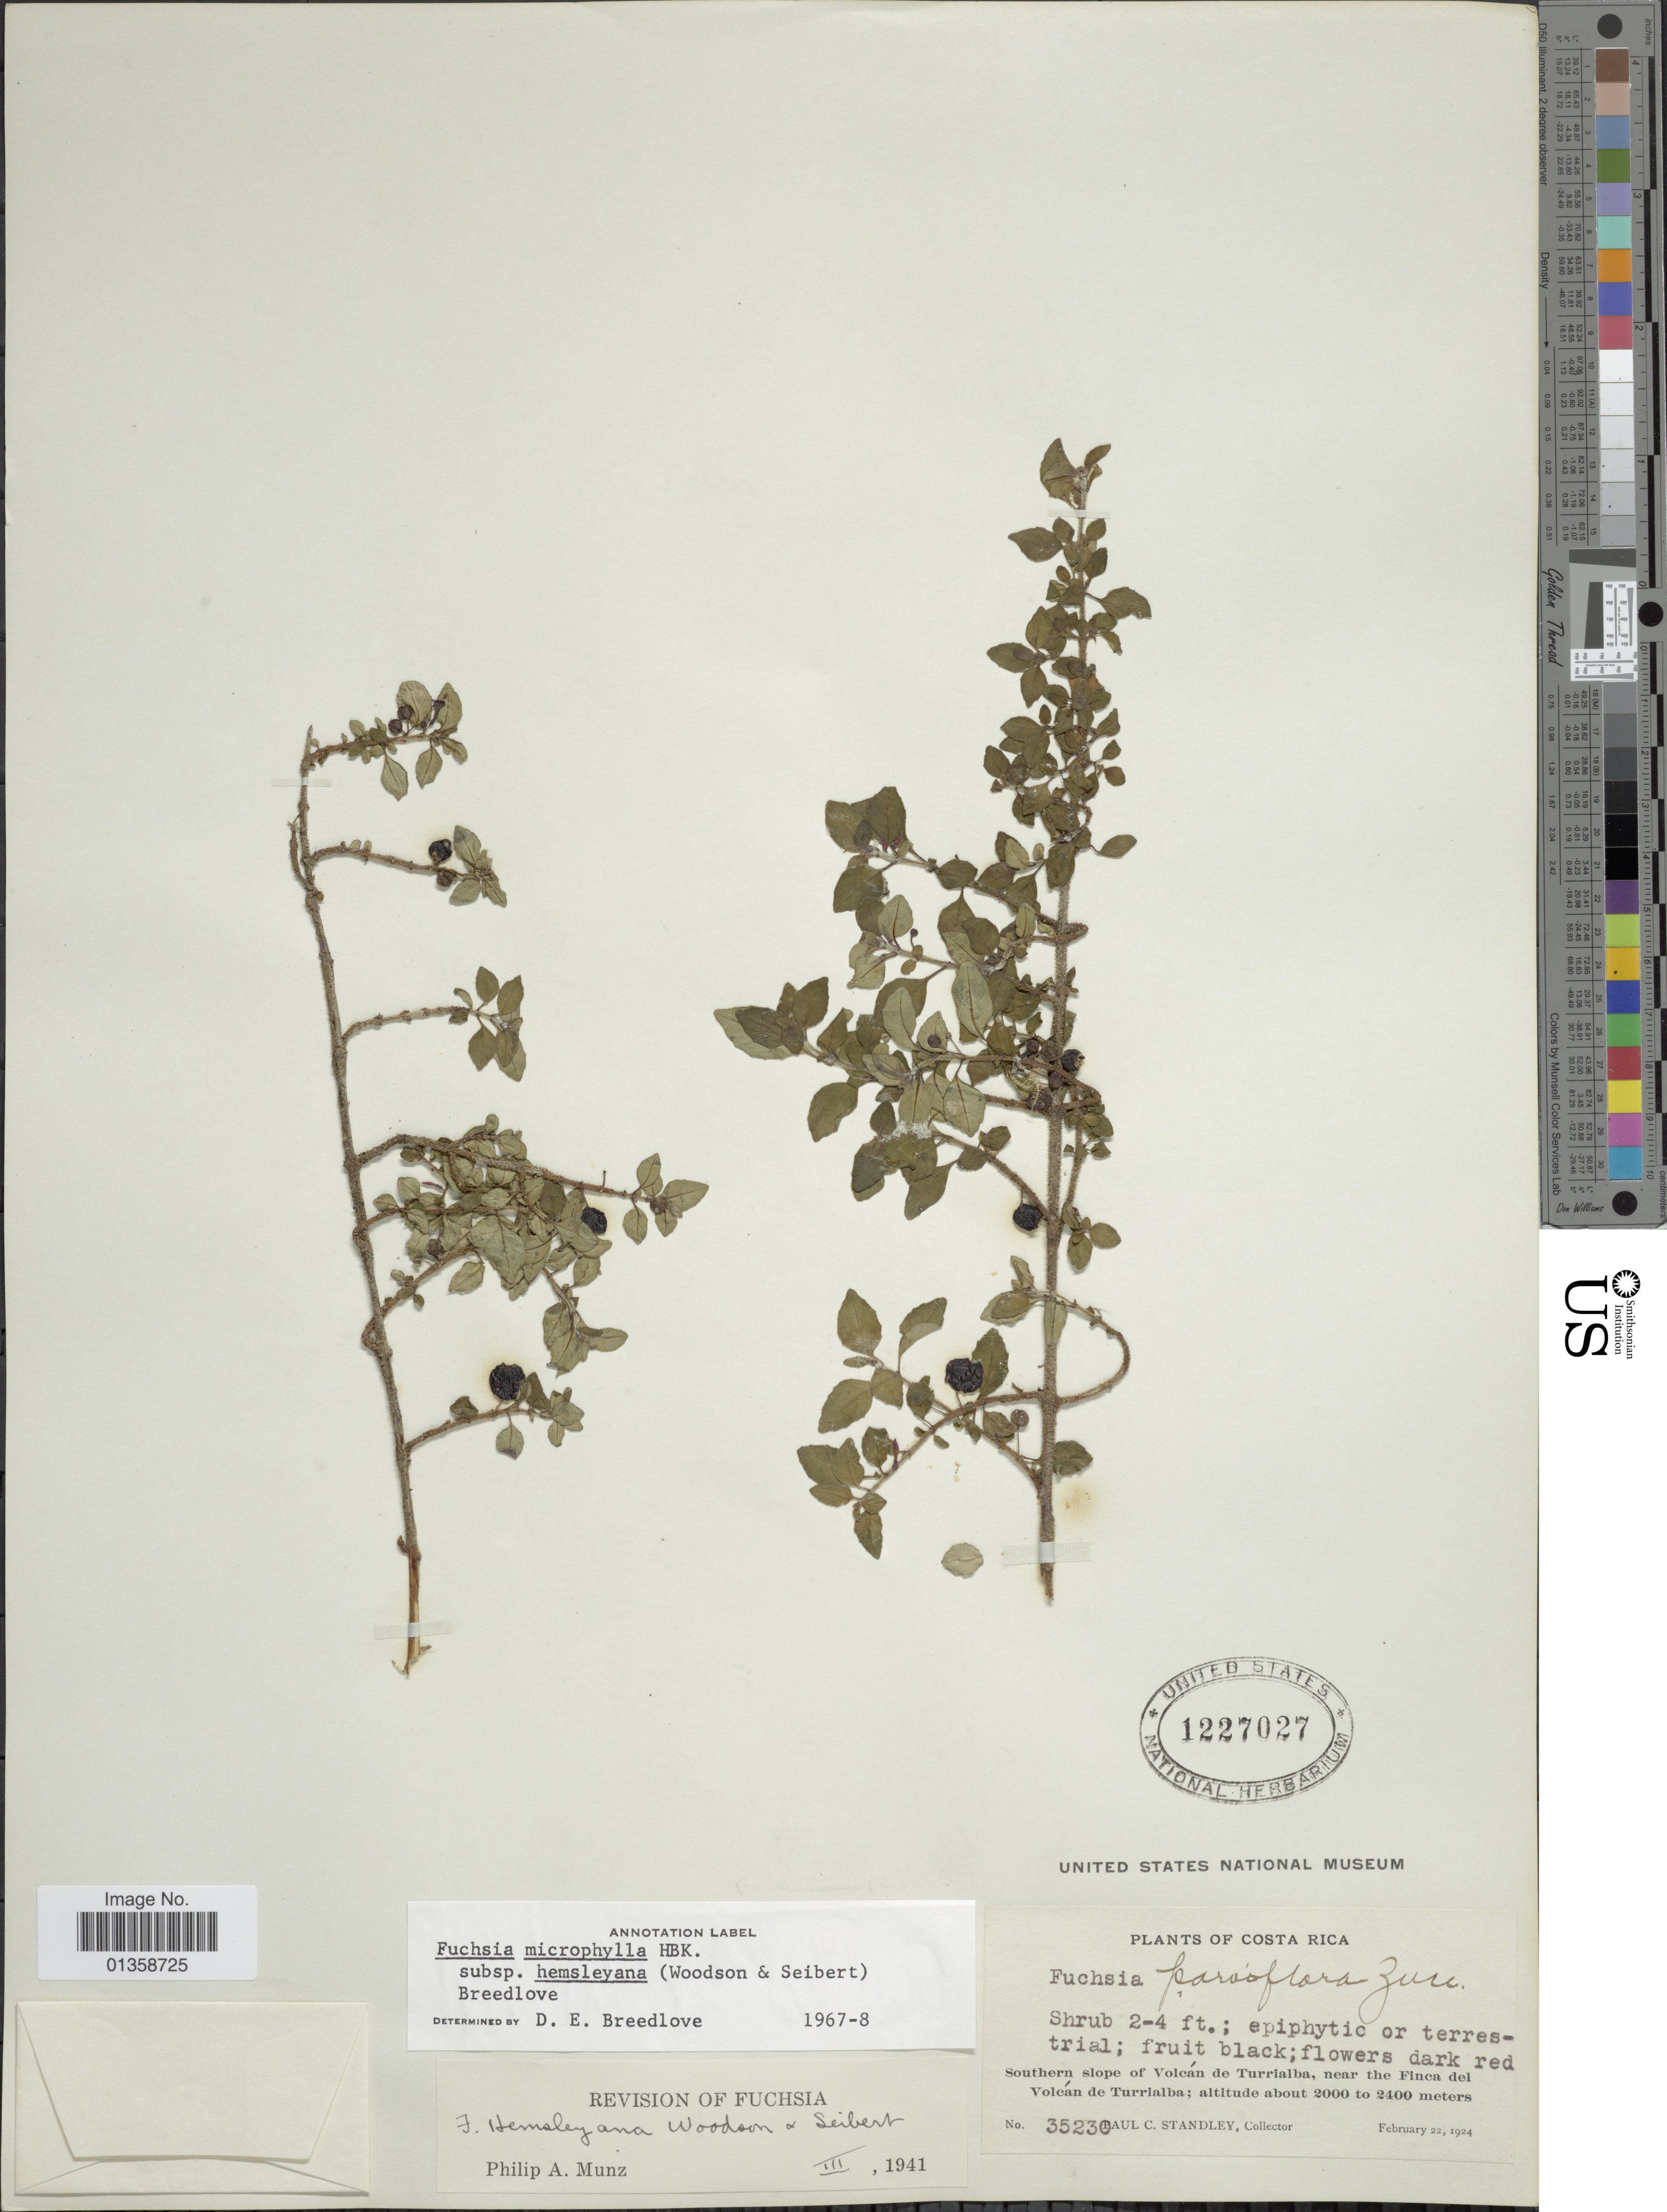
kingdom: Plantae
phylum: Tracheophyta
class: Magnoliopsida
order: Myrtales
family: Onagraceae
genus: Fuchsia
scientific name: Fuchsia microphylla subsp. hemsleyana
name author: (Woodson & Seibert) Breedlove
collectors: P. C. Standley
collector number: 35230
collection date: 1924-02-22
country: Costa Rica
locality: Southern slope of Volcán de Turrialba, near the Finca del Volcán de Turrialba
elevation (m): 2000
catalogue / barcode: US 1227027